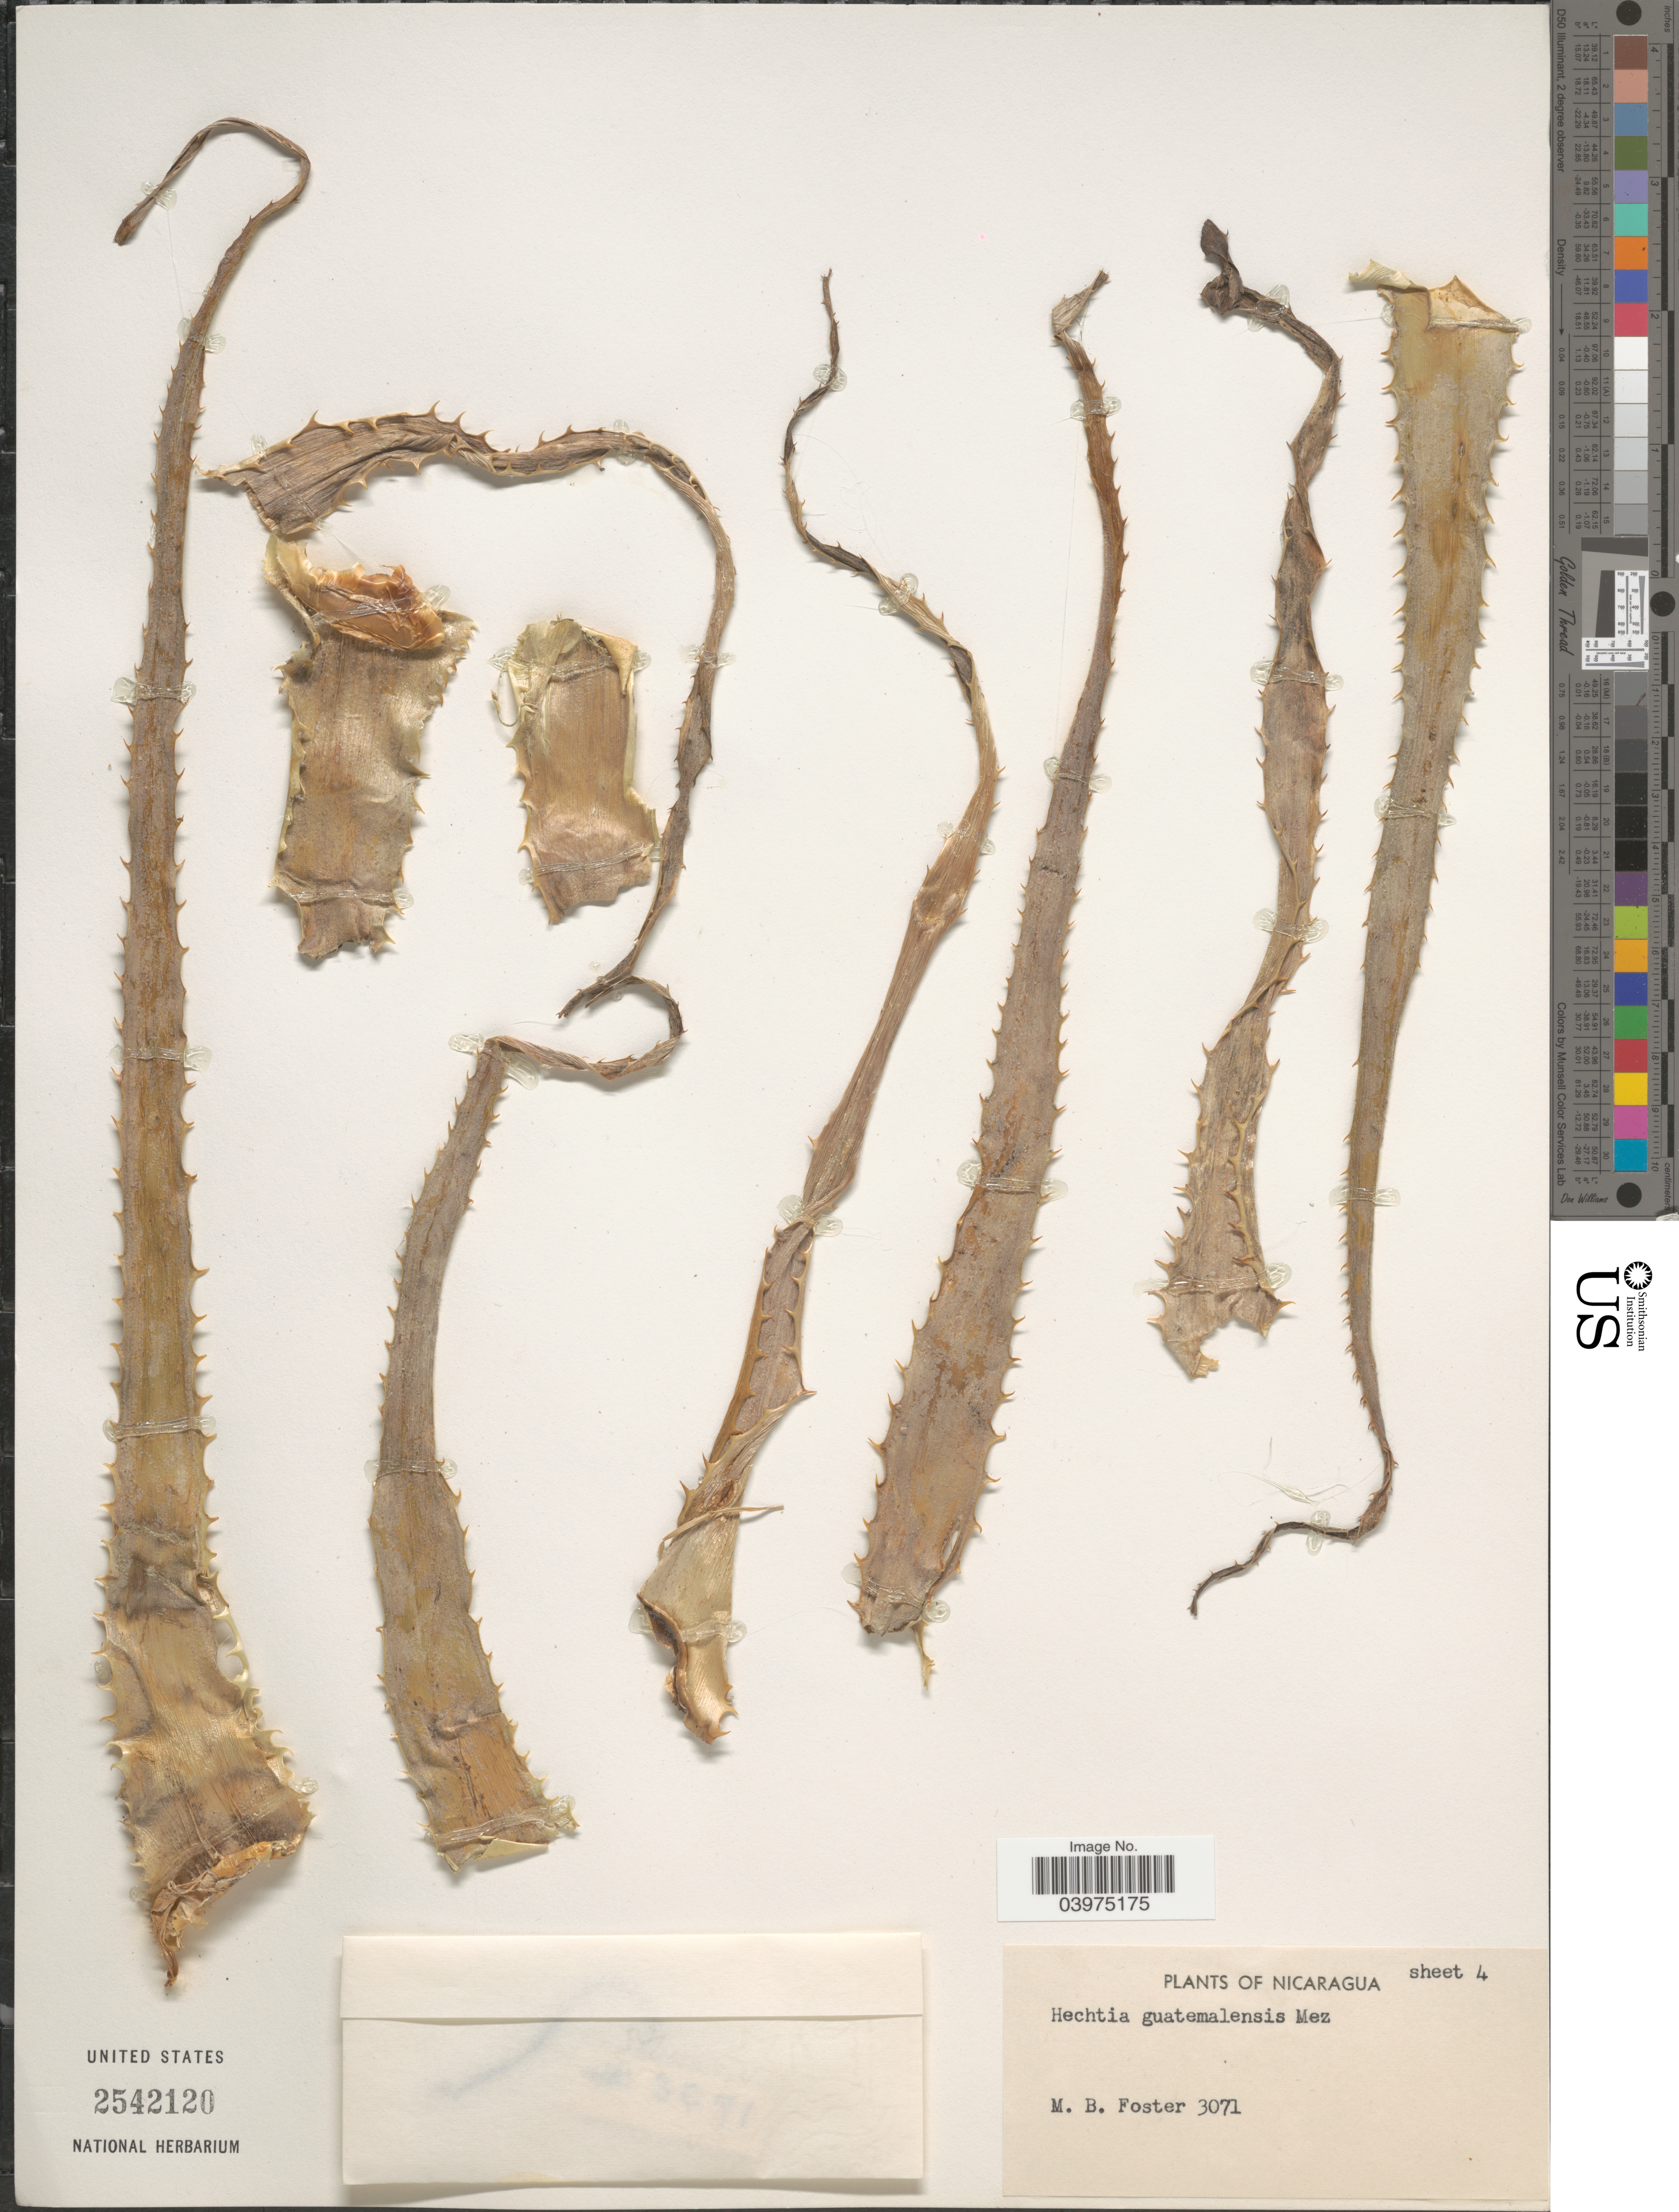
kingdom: Plantae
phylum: Tracheophyta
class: Liliopsida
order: Poales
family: Bromeliaceae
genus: Hechtia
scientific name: Hechtia guatemalensis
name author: Mez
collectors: M. B. Foster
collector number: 3071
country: Nicaragua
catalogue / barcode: US 2542120